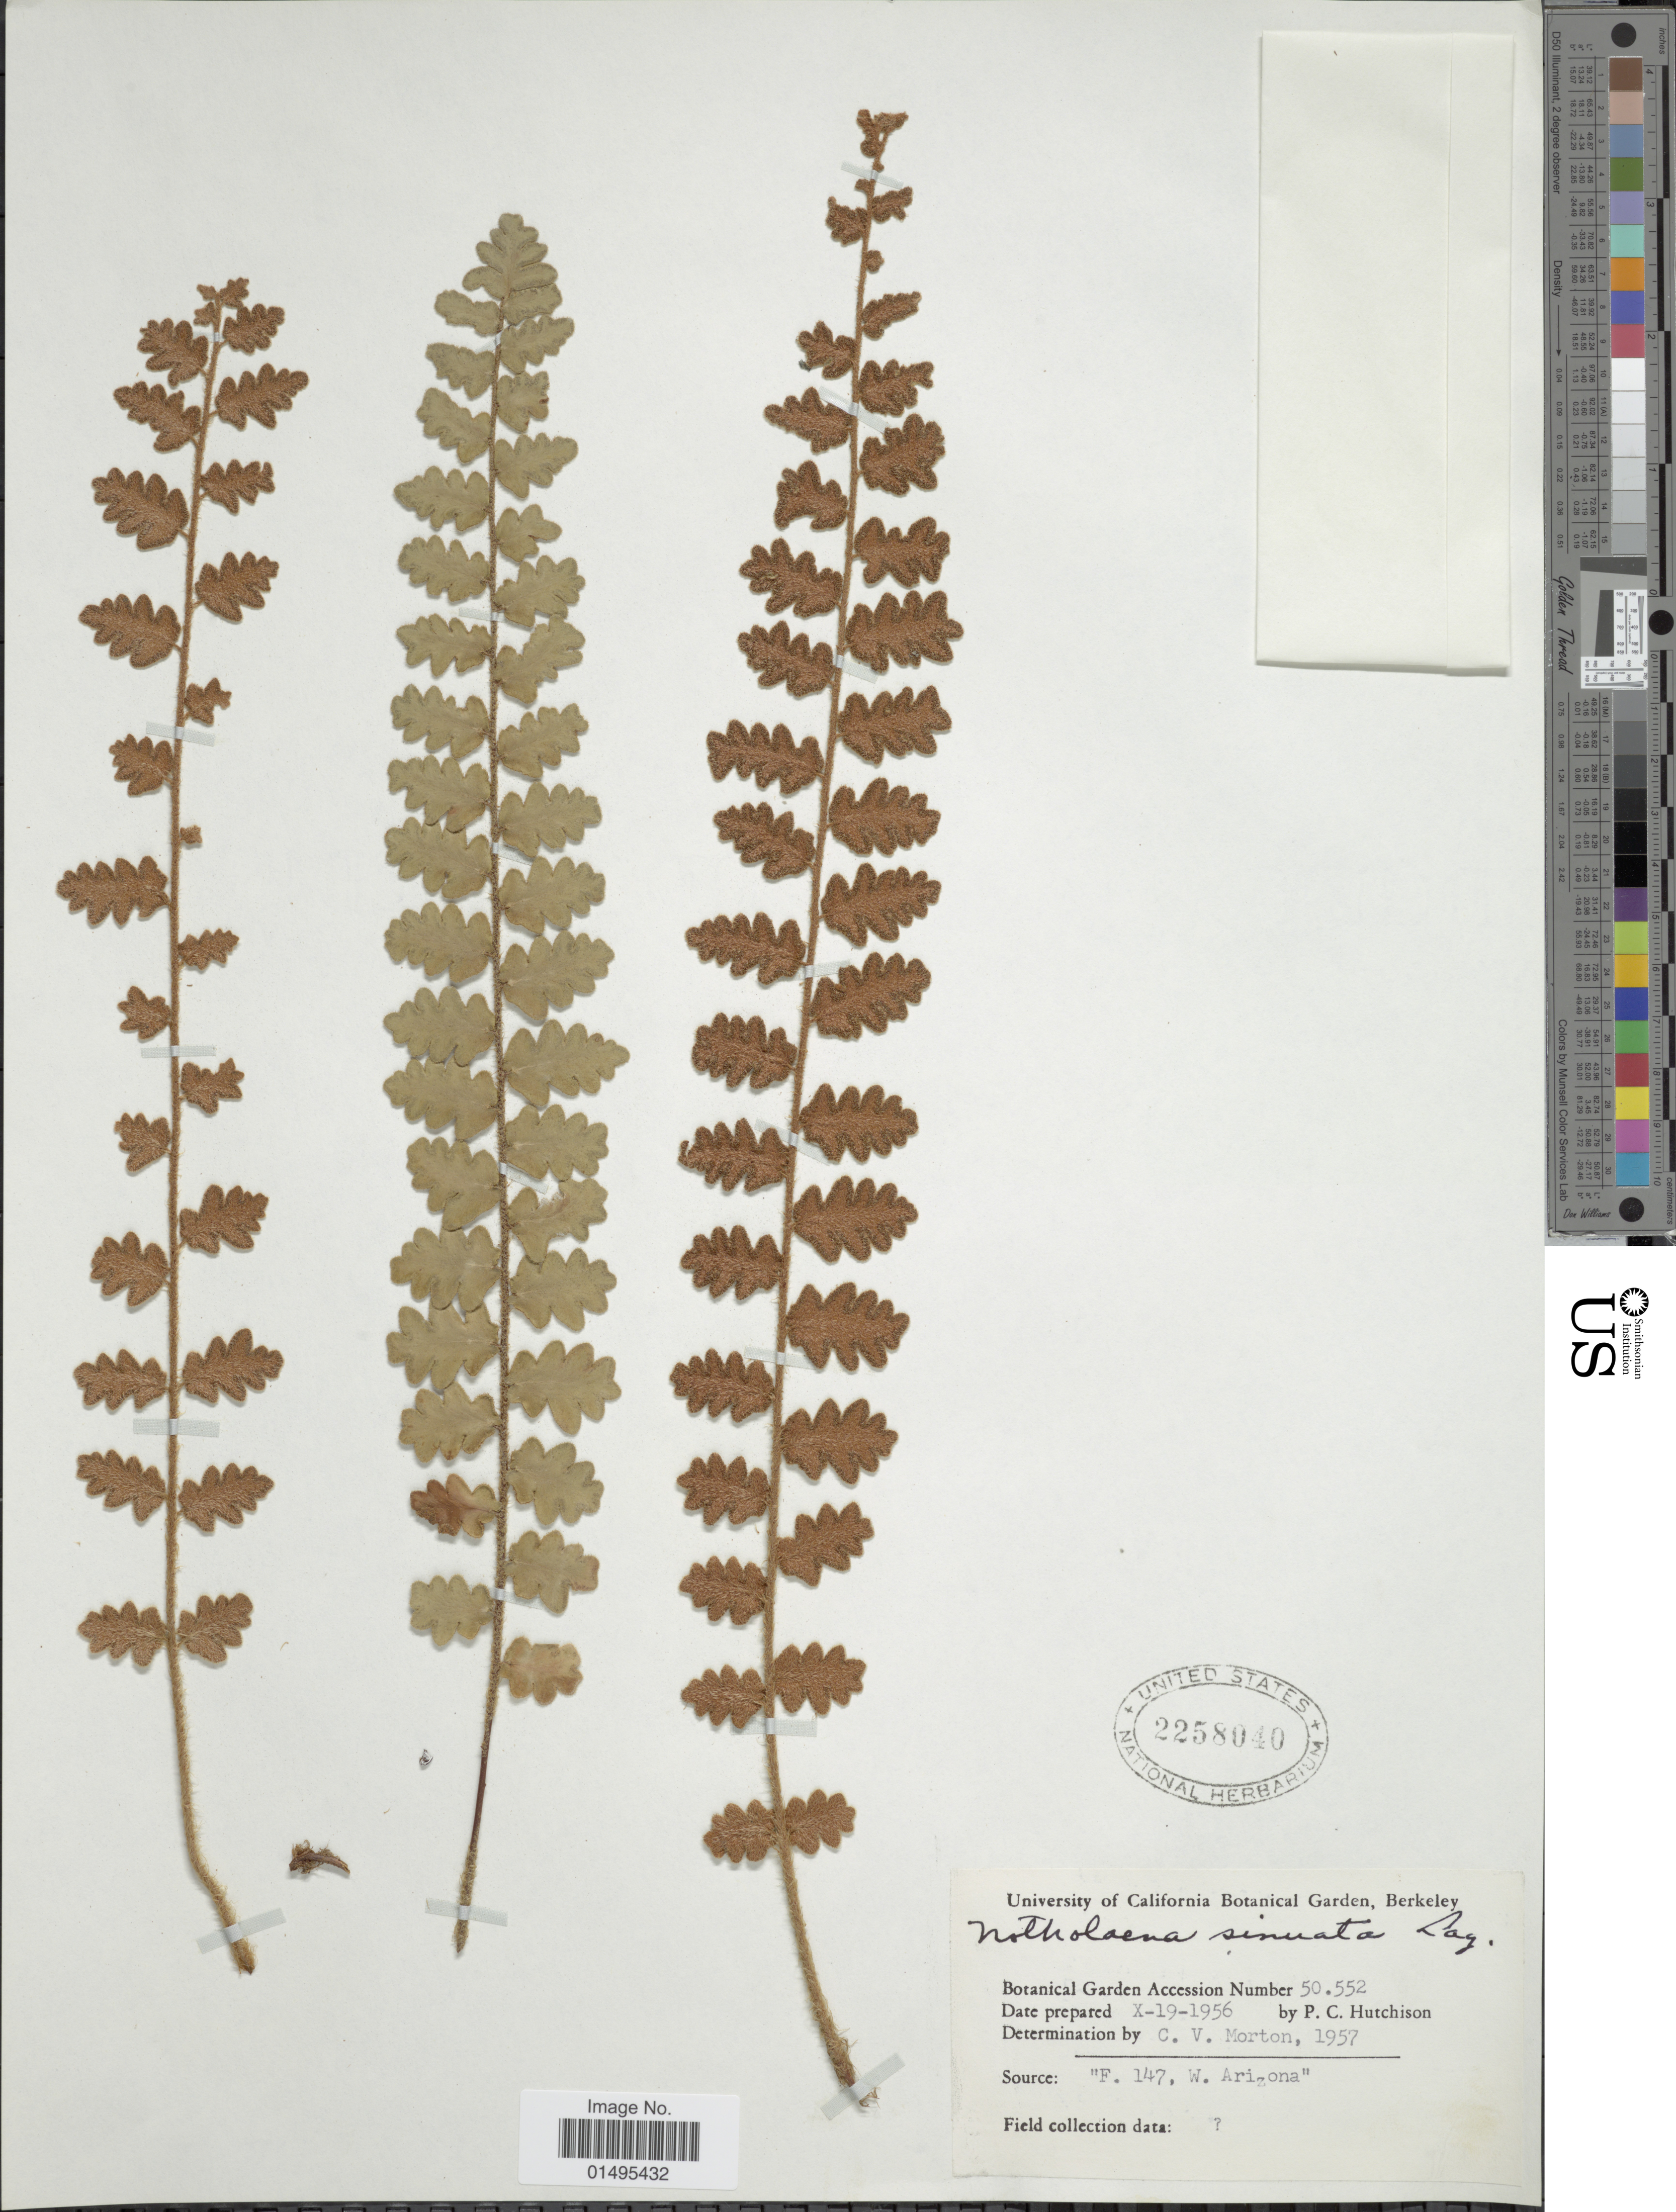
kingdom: Plantae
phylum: Tracheophyta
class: Polypodiopsida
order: Polypodiales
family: Pteridaceae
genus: Notholaena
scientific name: Notholaena sinuata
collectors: P. C. Hutchison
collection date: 1956-10-19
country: United States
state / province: California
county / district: Alameda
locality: University of California Botanical Garden, Berkeley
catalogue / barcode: US 2258040